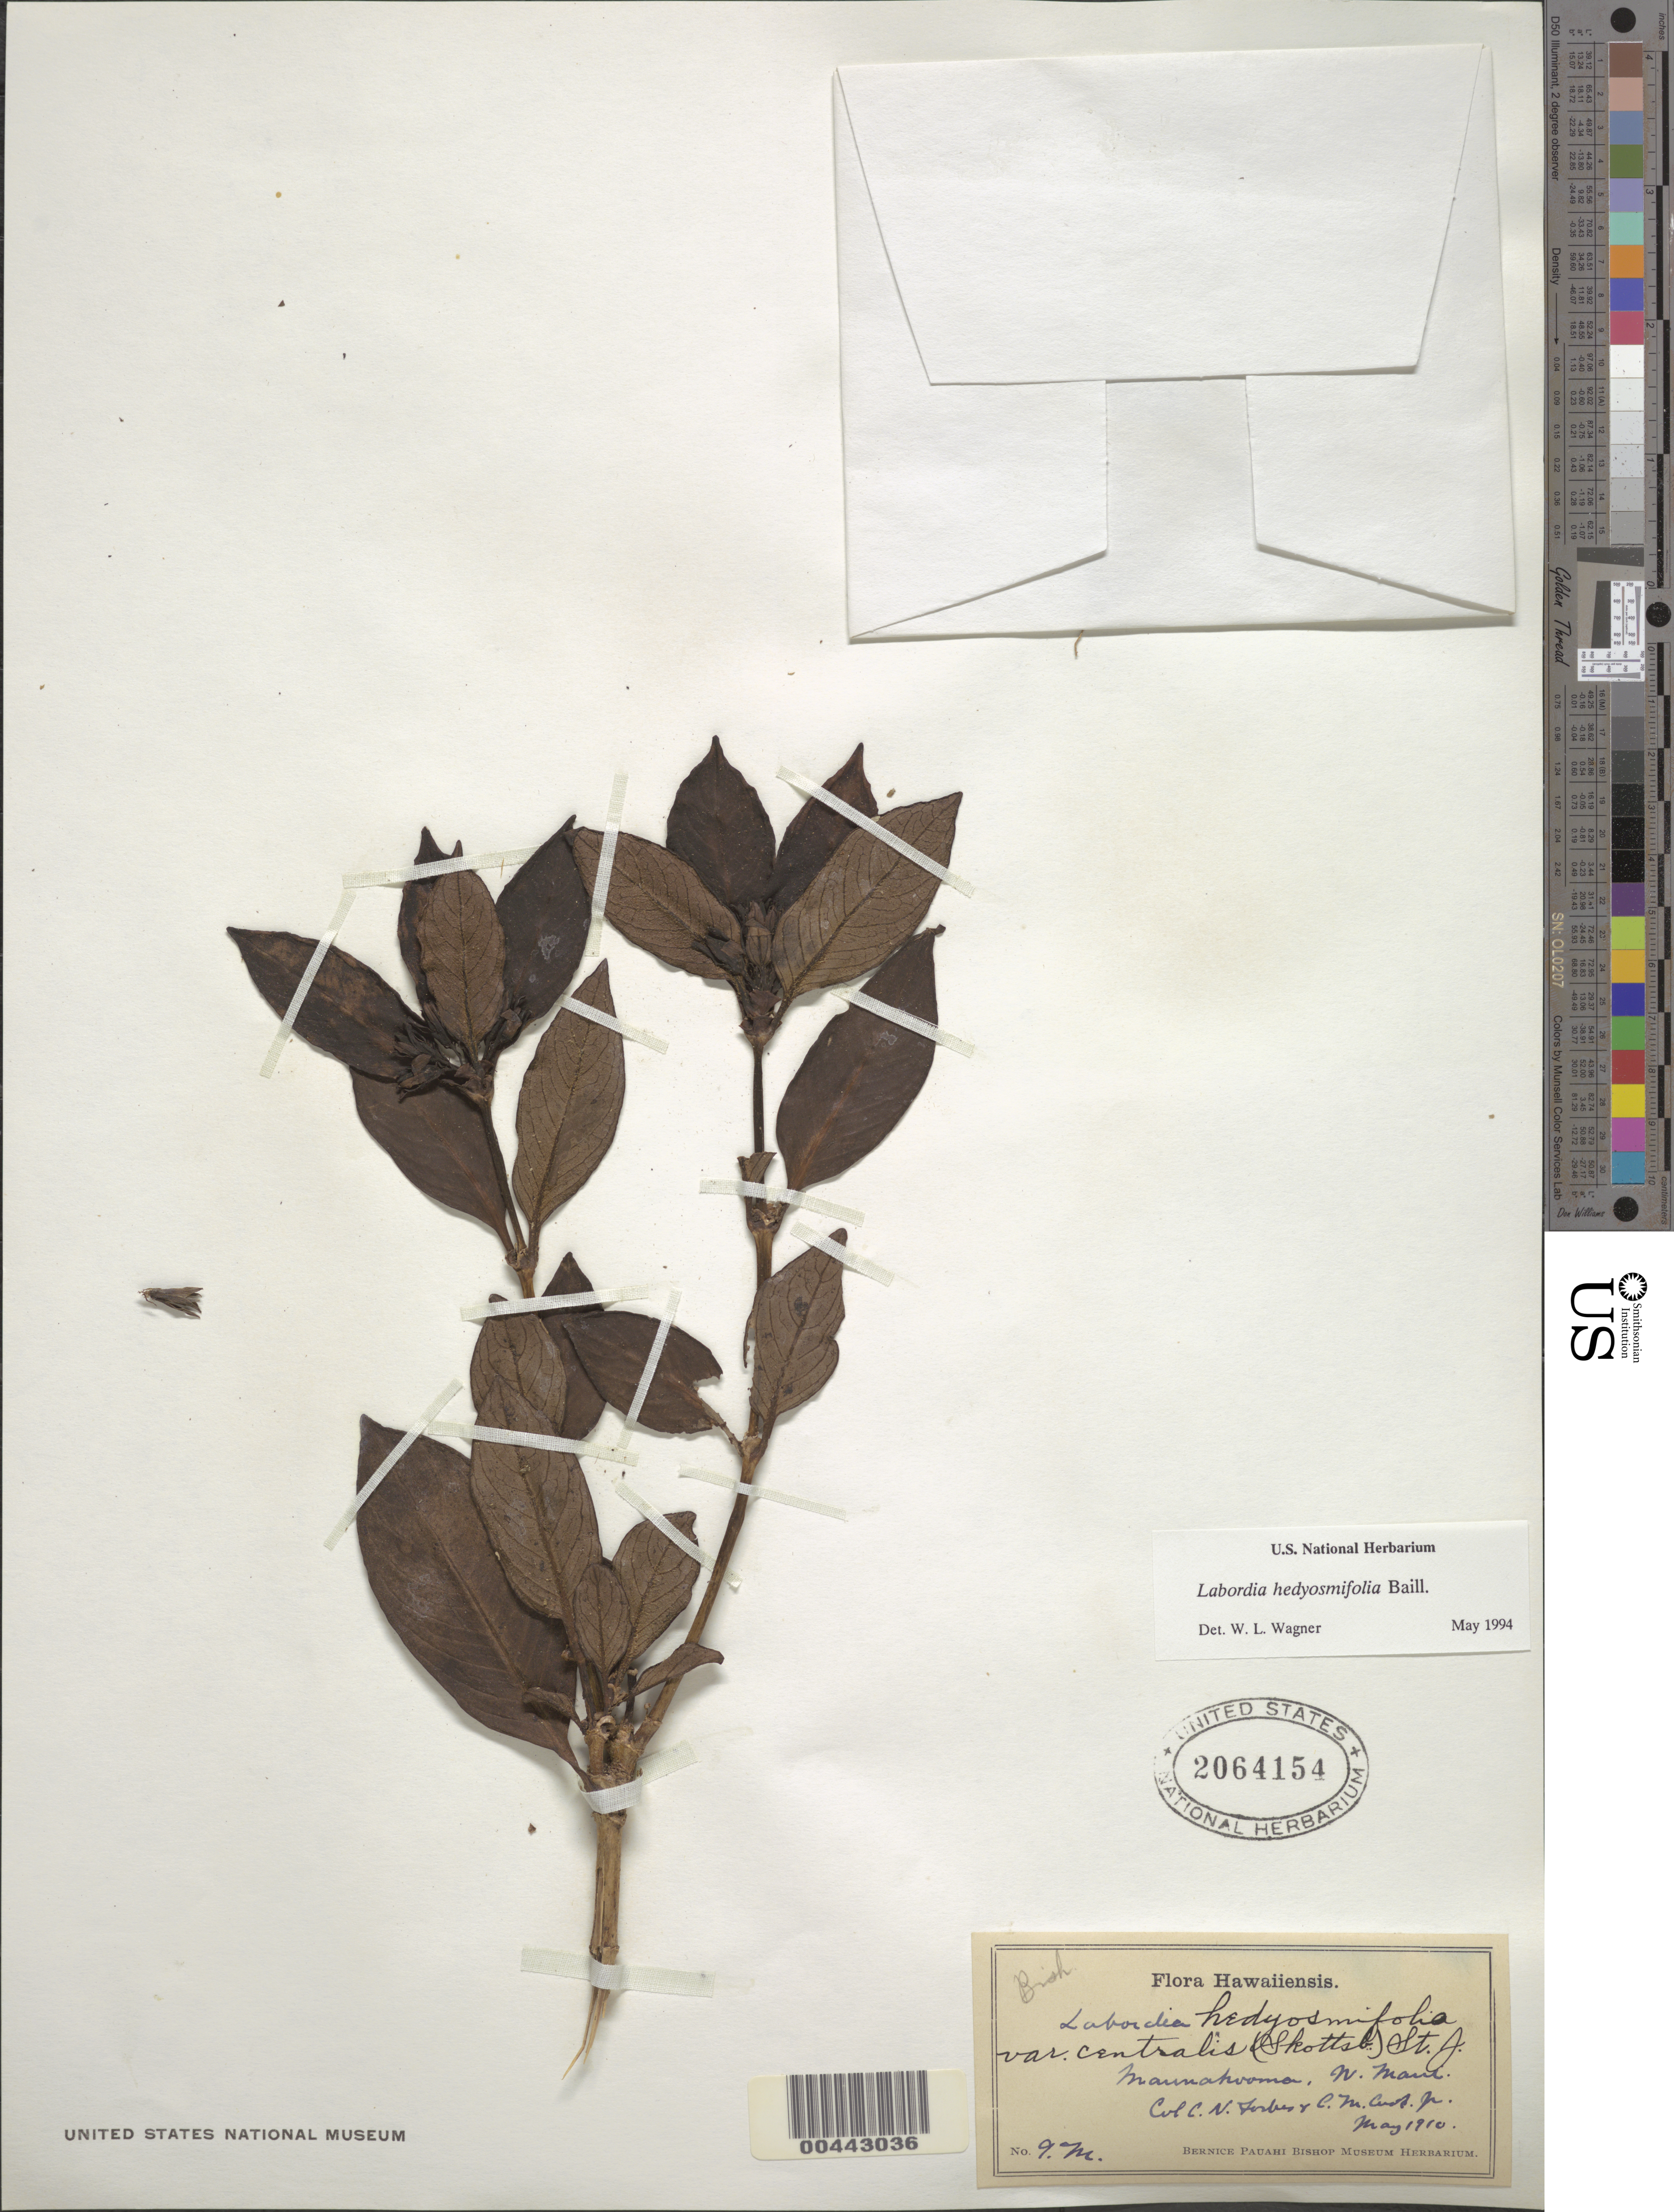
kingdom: Plantae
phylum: Tracheophyta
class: Magnoliopsida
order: Gentianales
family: Loganiaceae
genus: Geniostoma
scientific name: Geniostoma hedyosmifolium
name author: (Baill.) Byng & Christenh.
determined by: Wagner, W. L., (BOT), Smithsonian Institution - National Museum of Natural History (UNITED STATES)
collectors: C. N. Forbes & C. M. Cook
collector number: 9.M.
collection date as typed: May 1910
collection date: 1910-05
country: United States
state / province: Hawaii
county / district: Maui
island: Maui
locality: Maunahooma, West Maui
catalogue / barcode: US 2064154